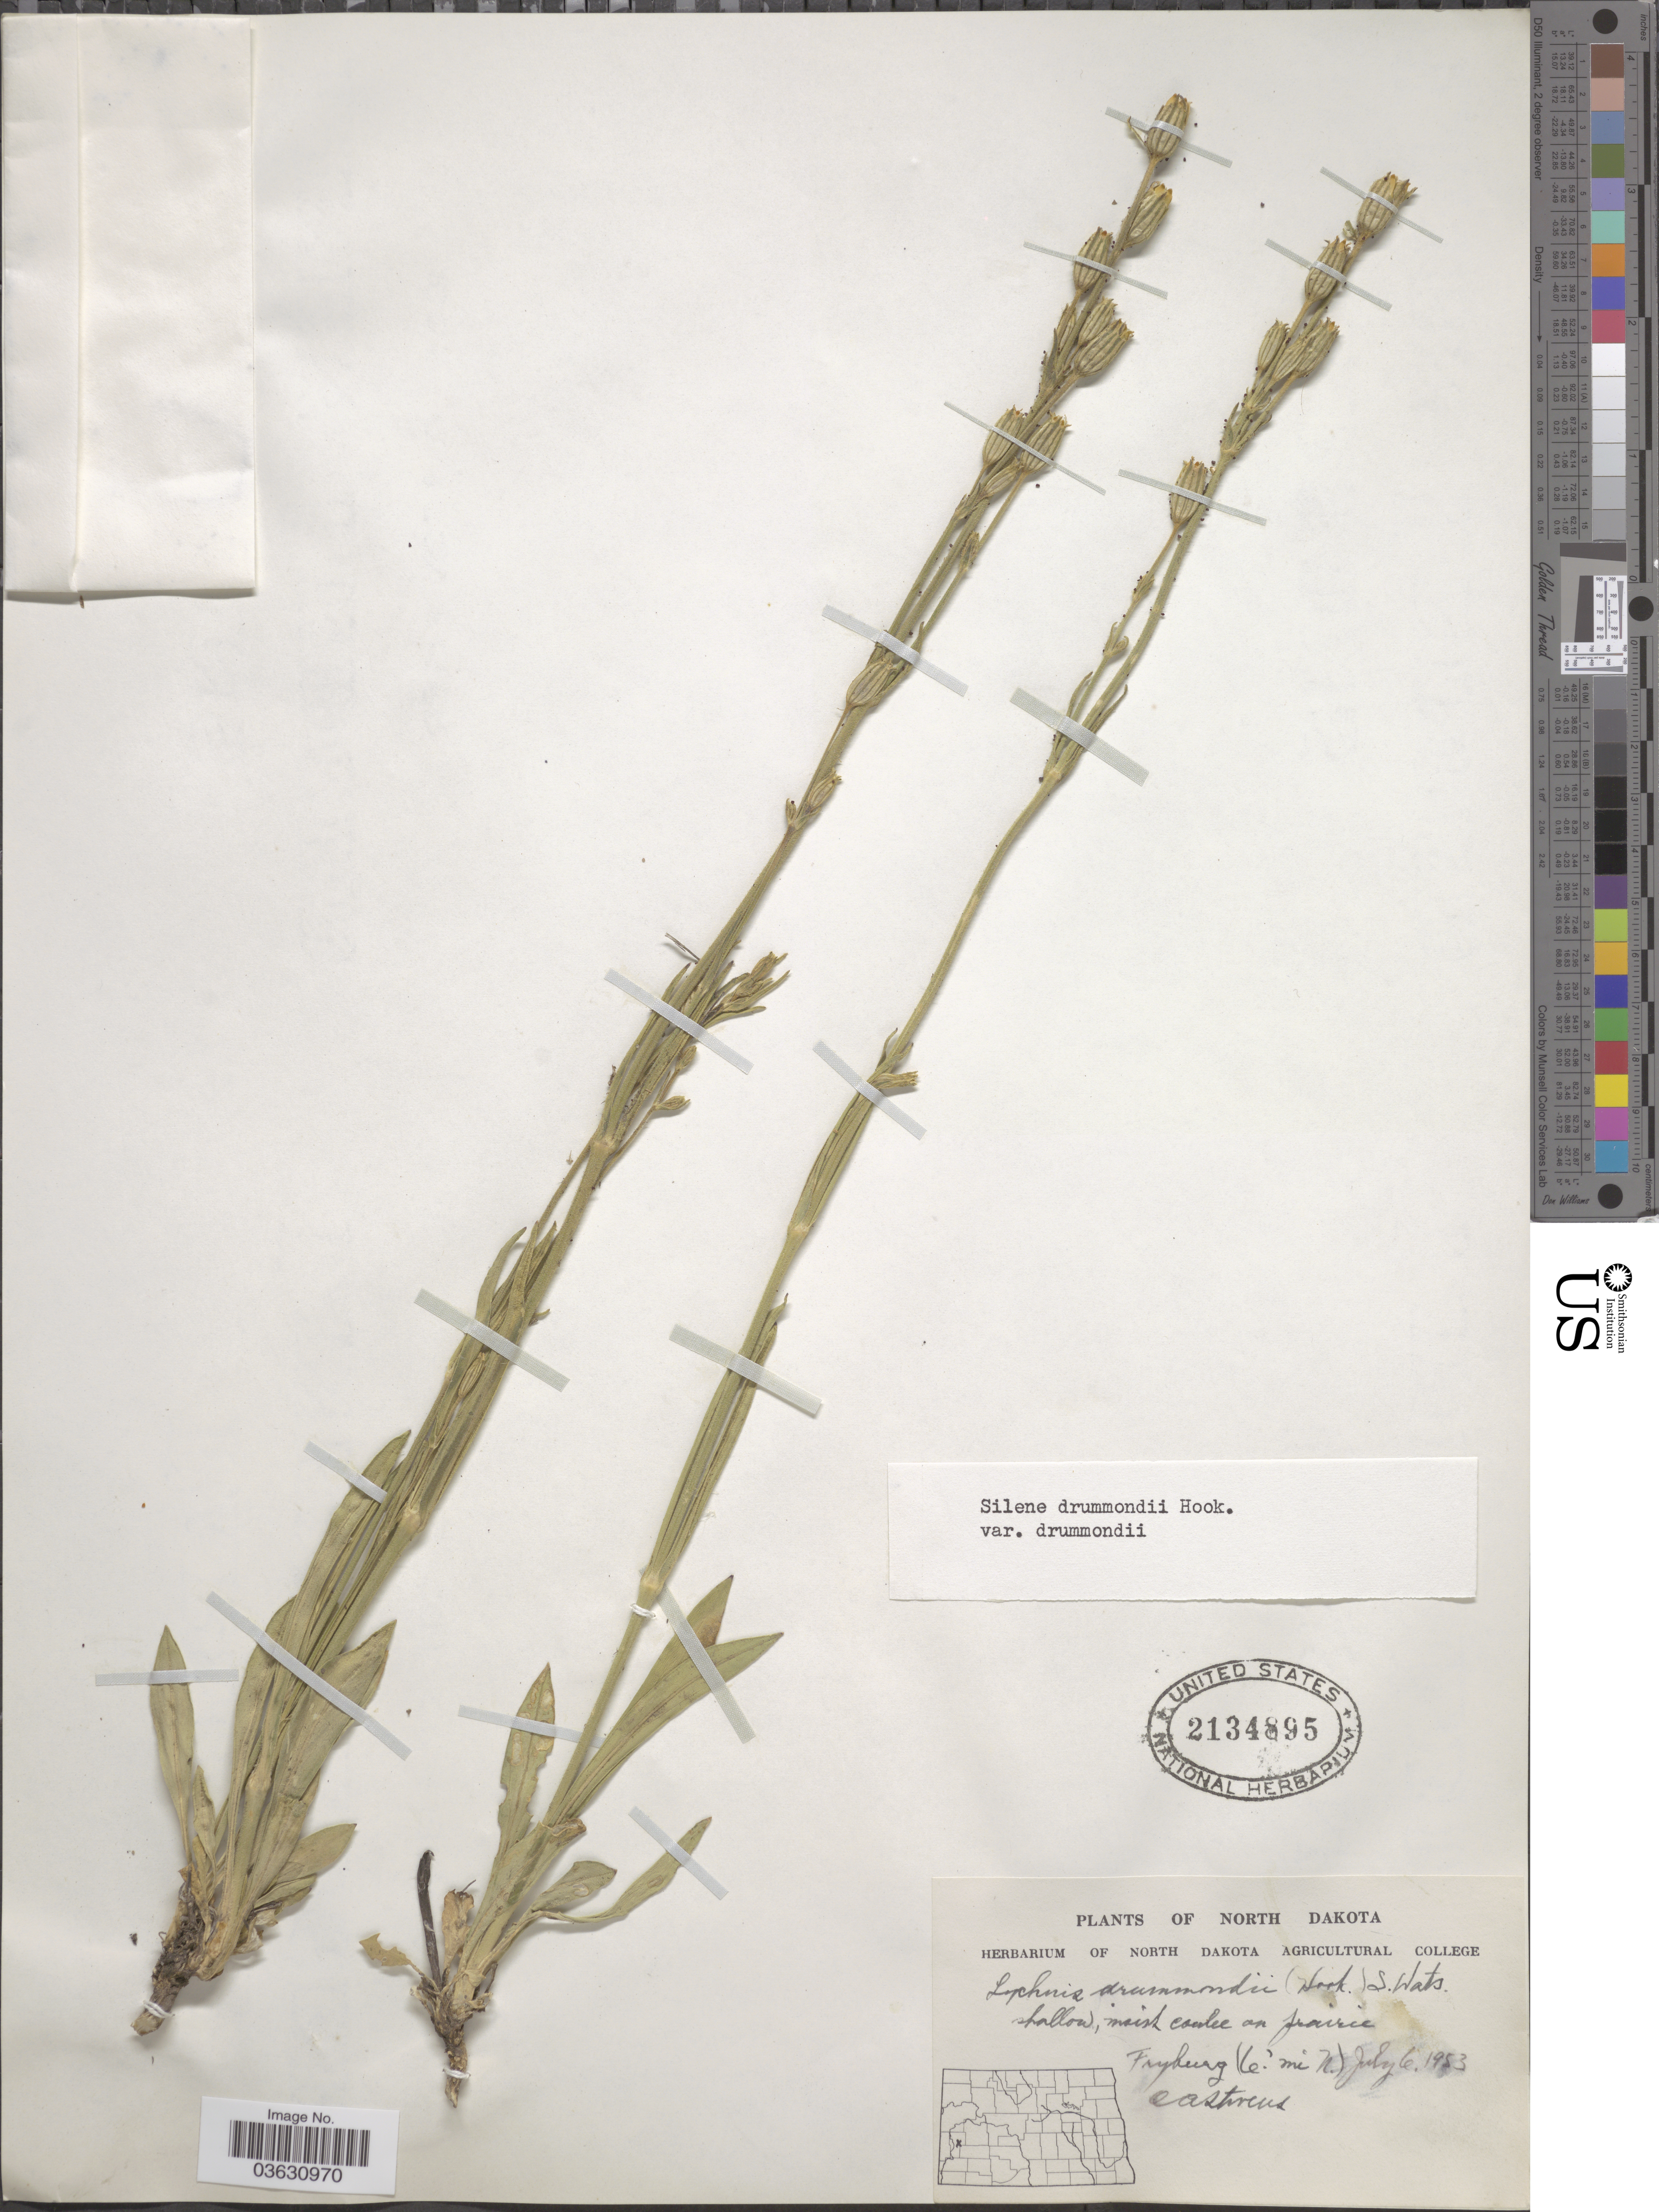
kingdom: Plantae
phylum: Tracheophyta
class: Magnoliopsida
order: Caryophyllales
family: Caryophyllaceae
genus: Silene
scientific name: Silene drummondii var. drummondii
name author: Hook.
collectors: O. A. Stevens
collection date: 1953-07-06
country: United States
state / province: North Dakota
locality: Fryburg (6. mi. N.).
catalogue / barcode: US 2134895